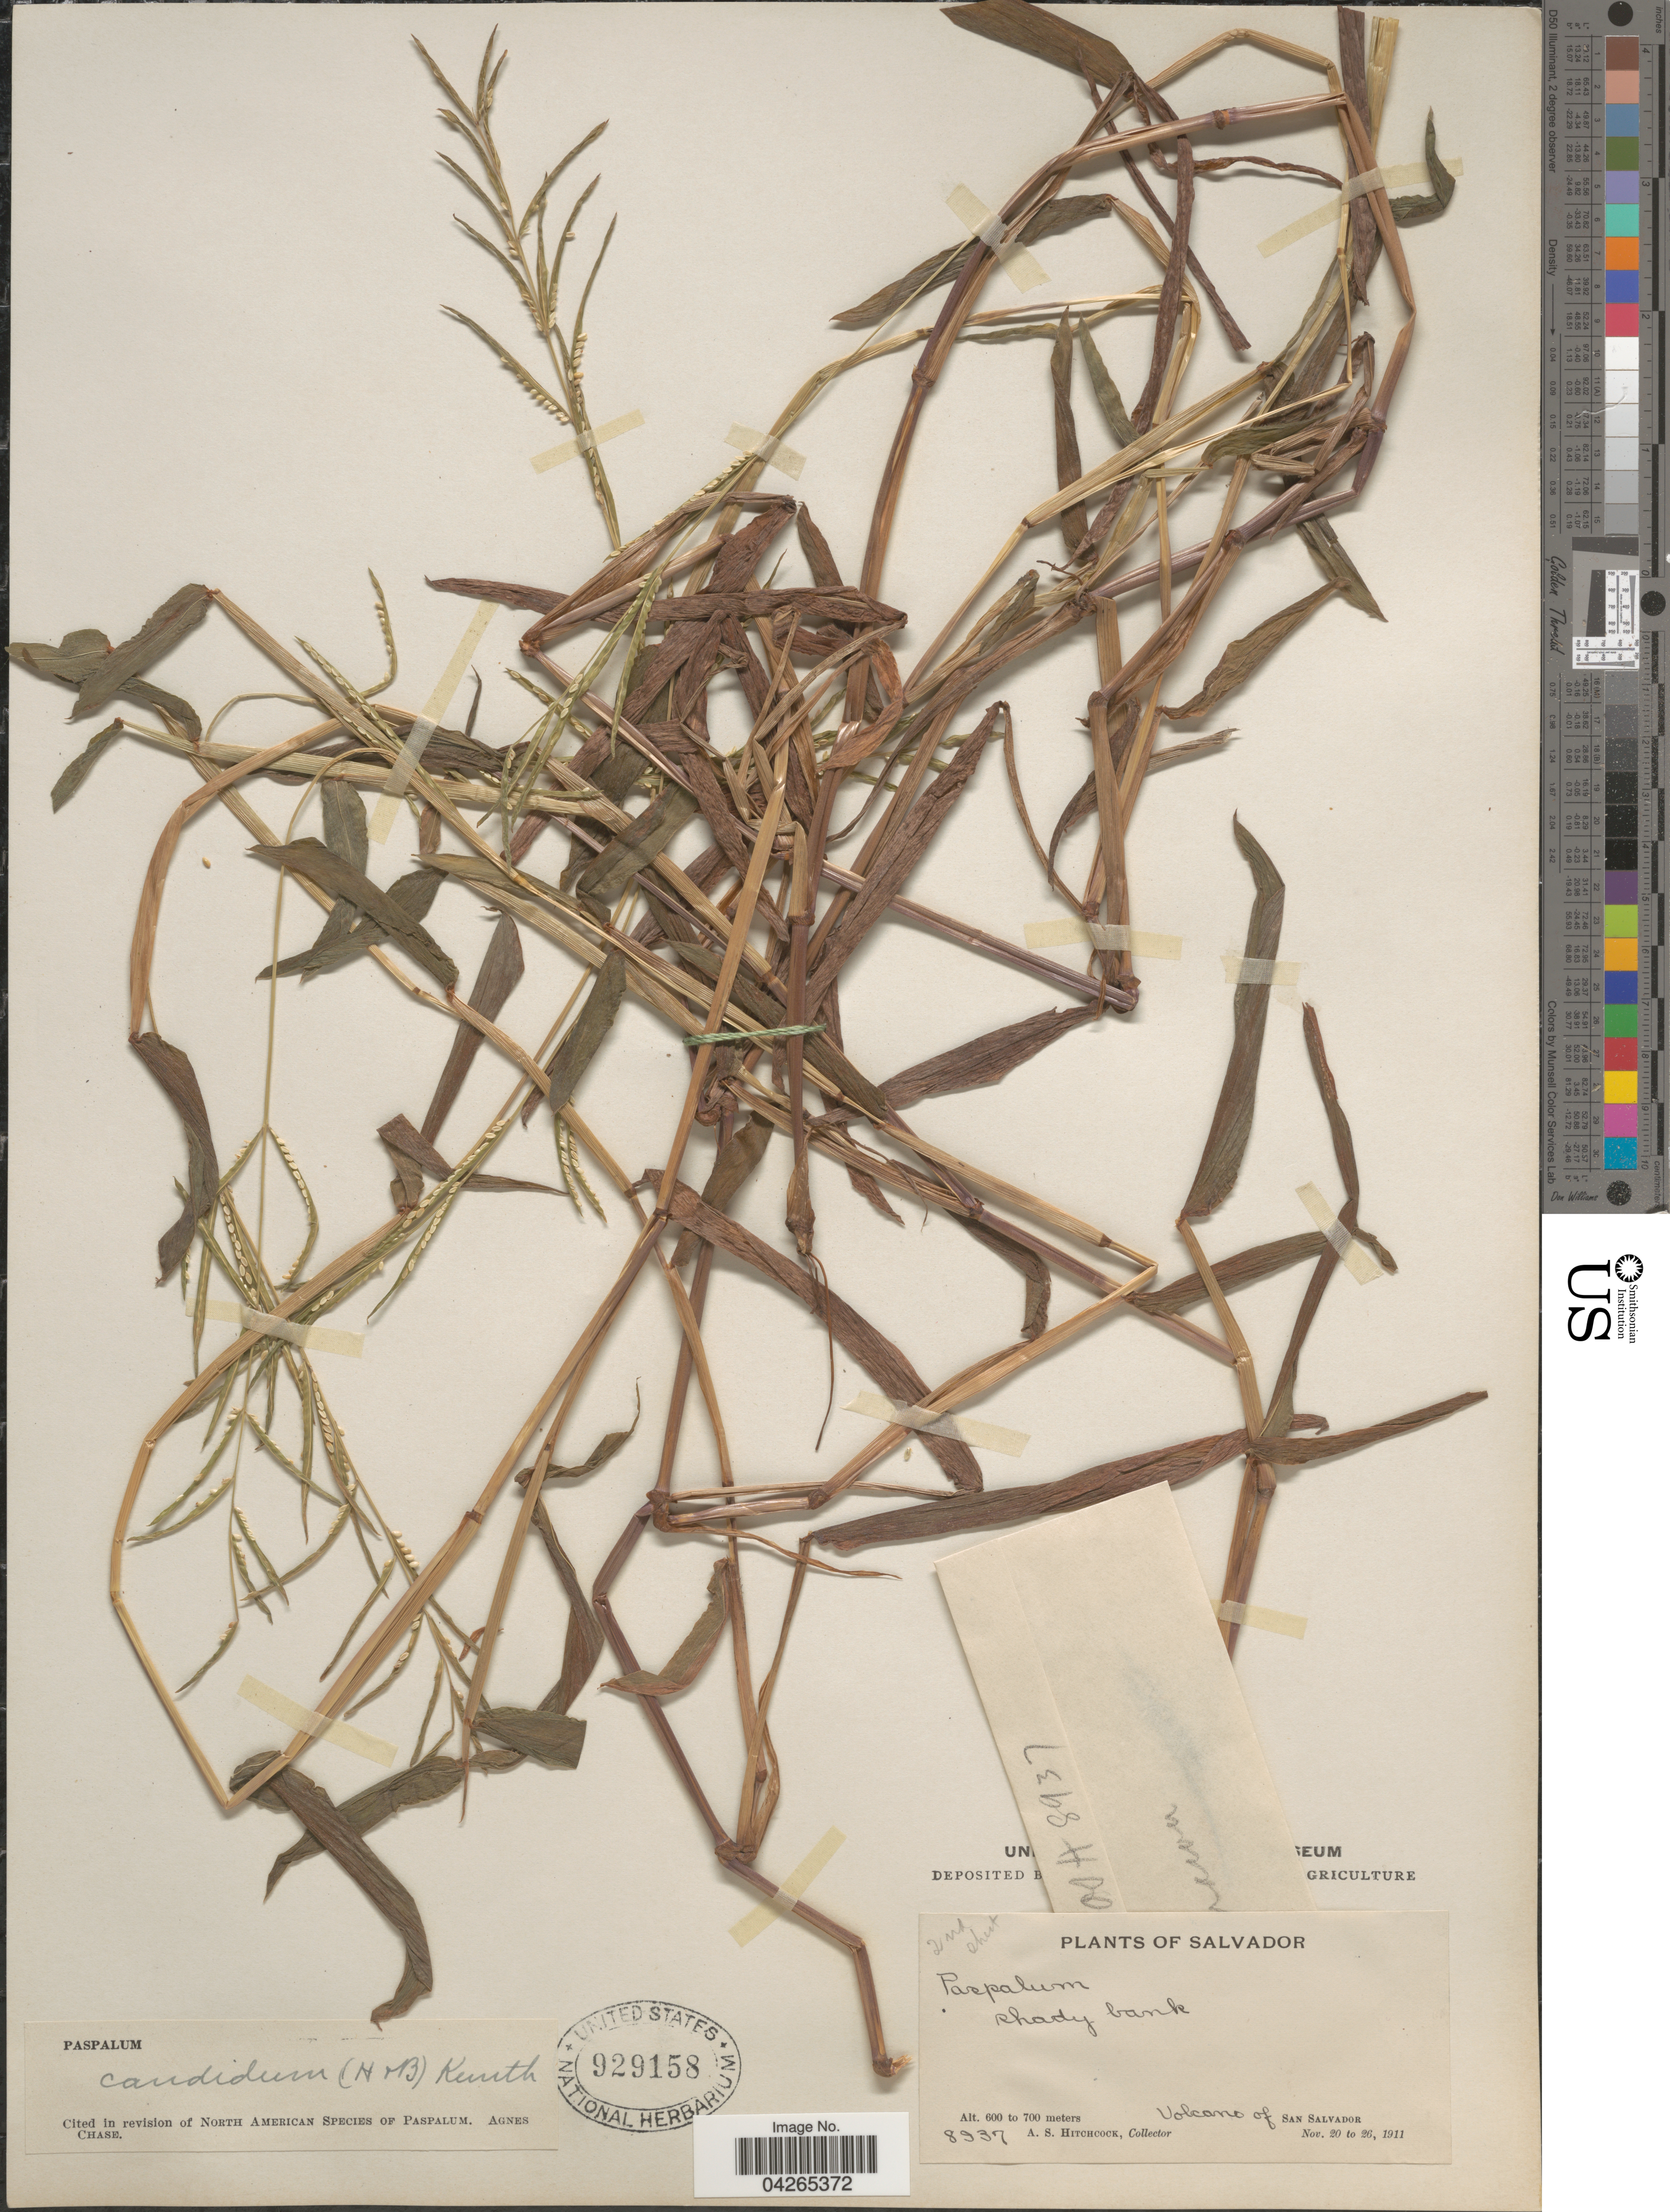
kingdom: Plantae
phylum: Tracheophyta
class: Liliopsida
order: Poales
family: Poaceae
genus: Paspalum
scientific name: Paspalum candidum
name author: (Humb. & Bonpl. ex Fleugge) Kunth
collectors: A. S. Hitchcock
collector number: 8937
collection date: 1911-11-20/1911-11-26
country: El Salvador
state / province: San Salvador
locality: Volcano of San Salvador.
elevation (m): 600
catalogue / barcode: US 929158